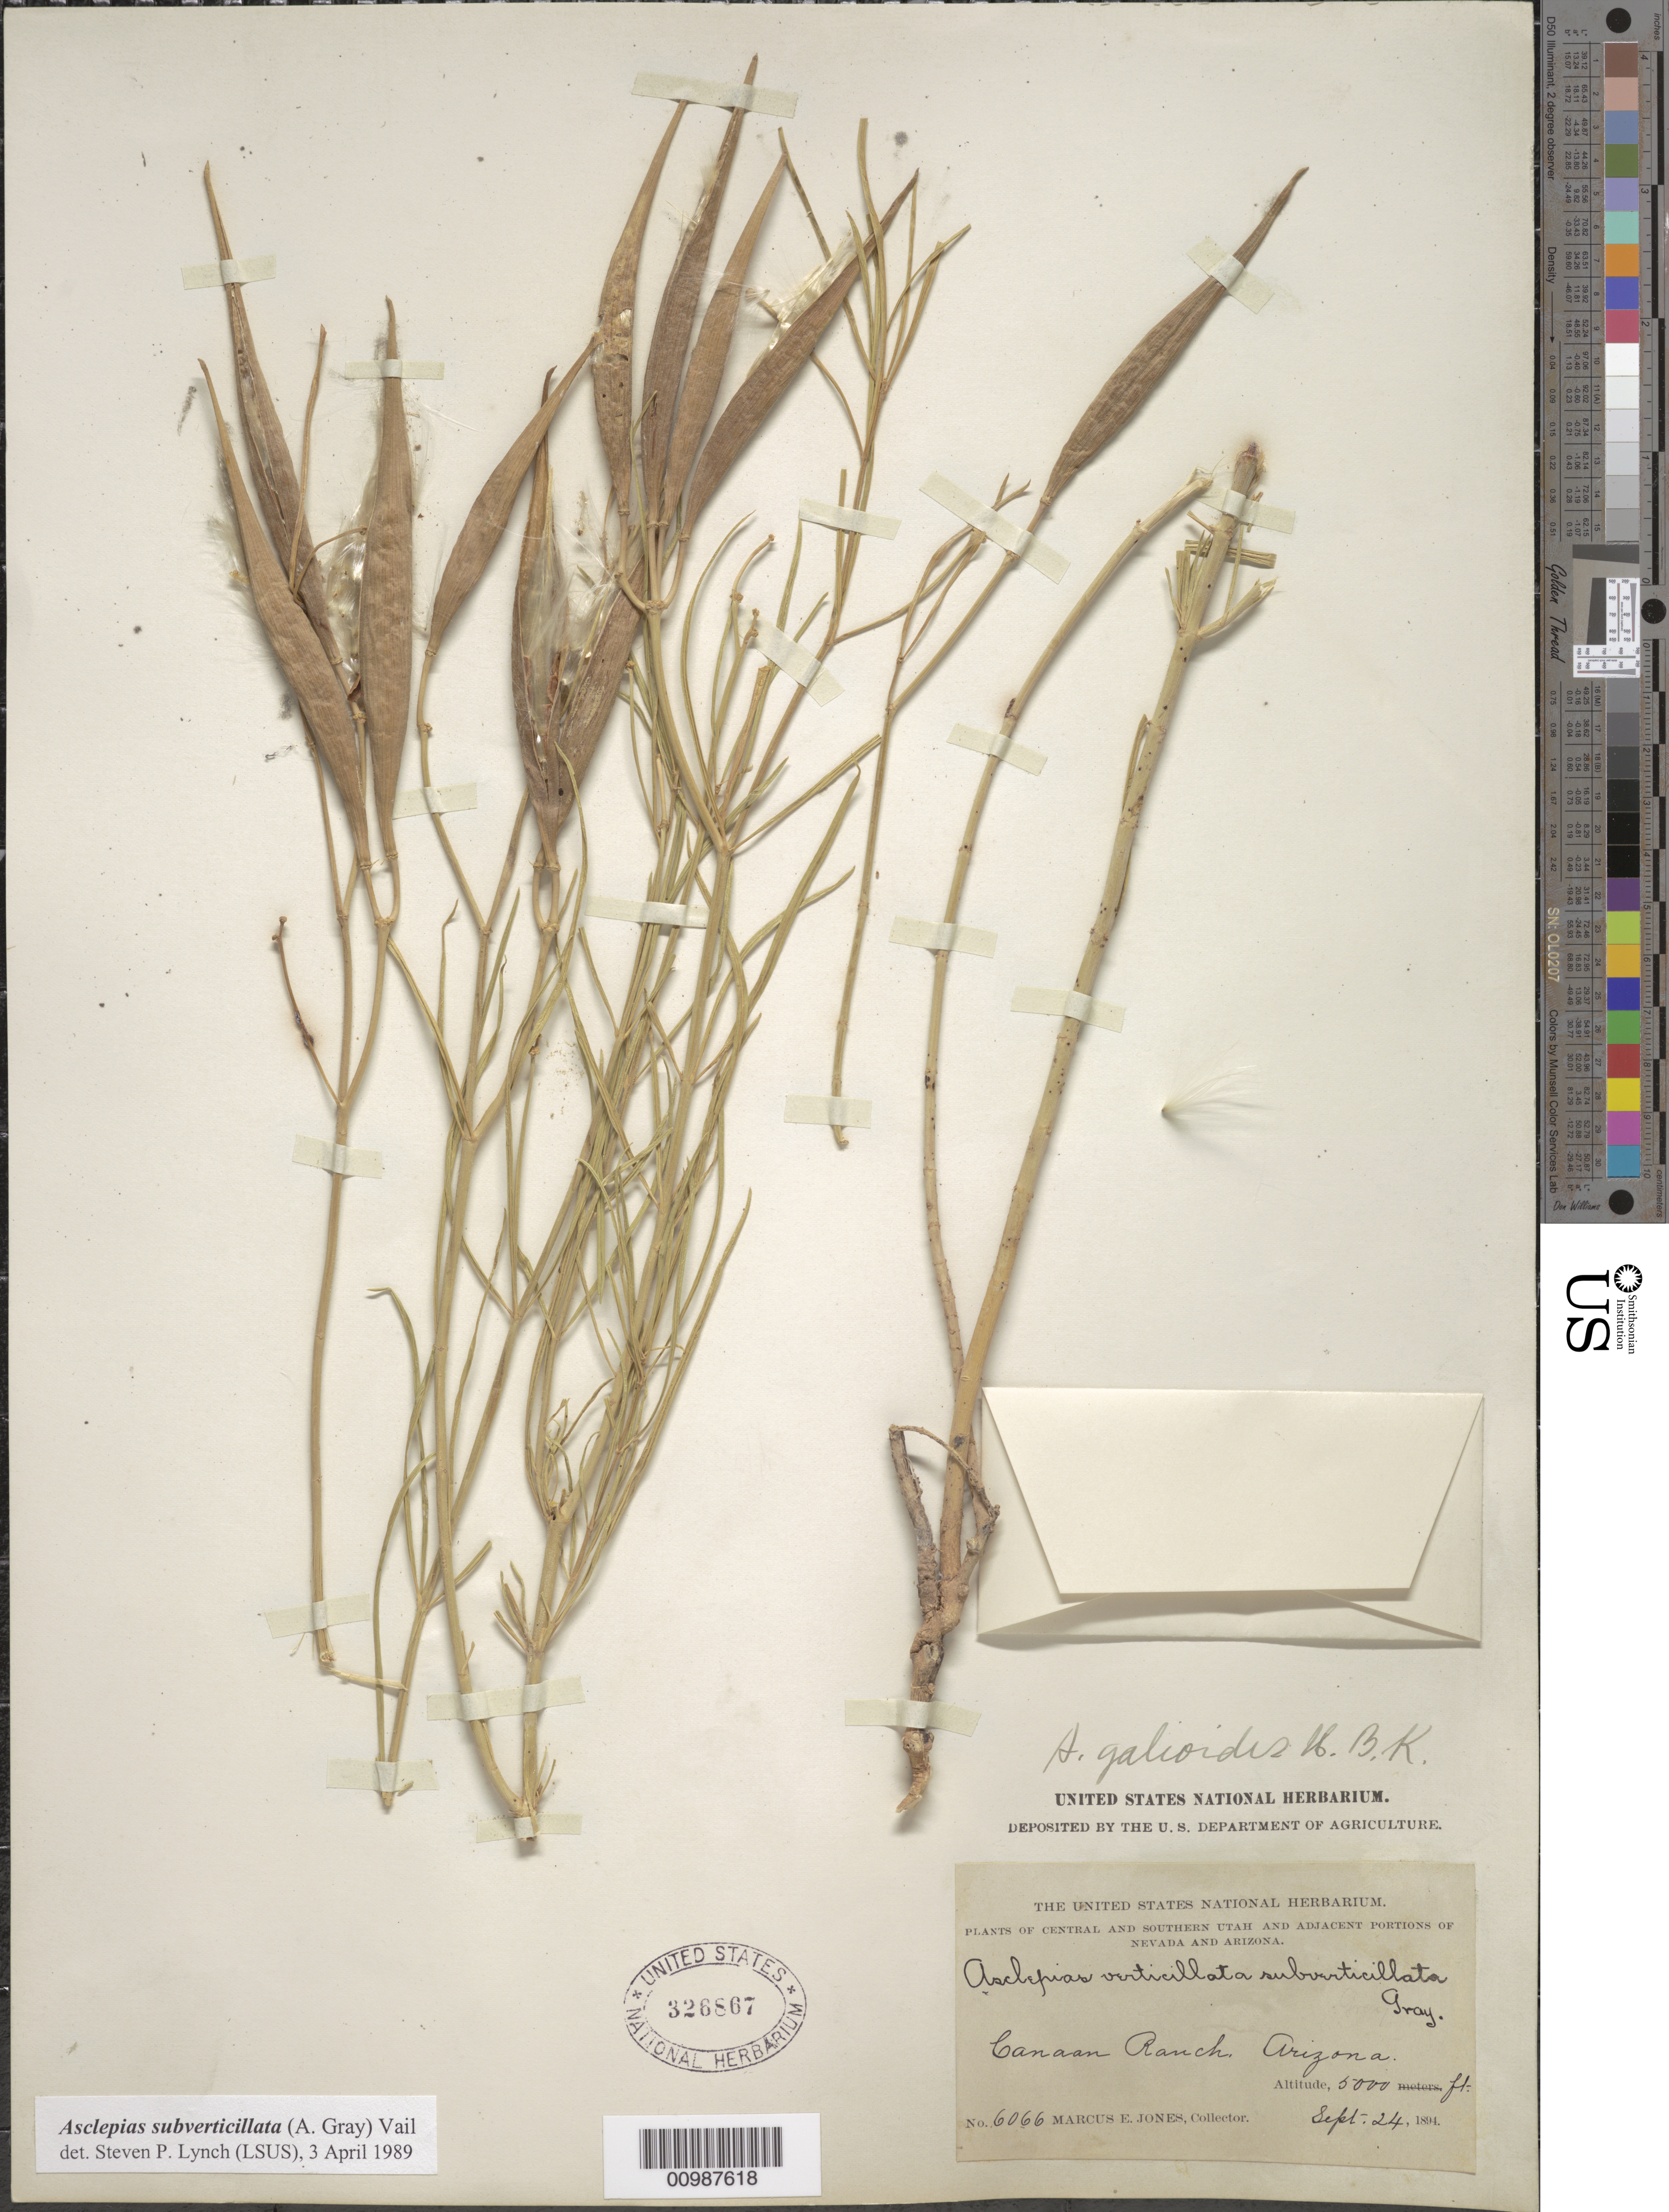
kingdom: Plantae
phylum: Tracheophyta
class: Magnoliopsida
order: Gentianales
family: Apocynaceae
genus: Asclepias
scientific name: Asclepias subverticillata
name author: (A. Gray) Vail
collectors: M. E. Jones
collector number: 6066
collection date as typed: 24 Sep 1894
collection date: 1894-09-24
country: United States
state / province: Arizona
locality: Canaan Ranch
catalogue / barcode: US 326867